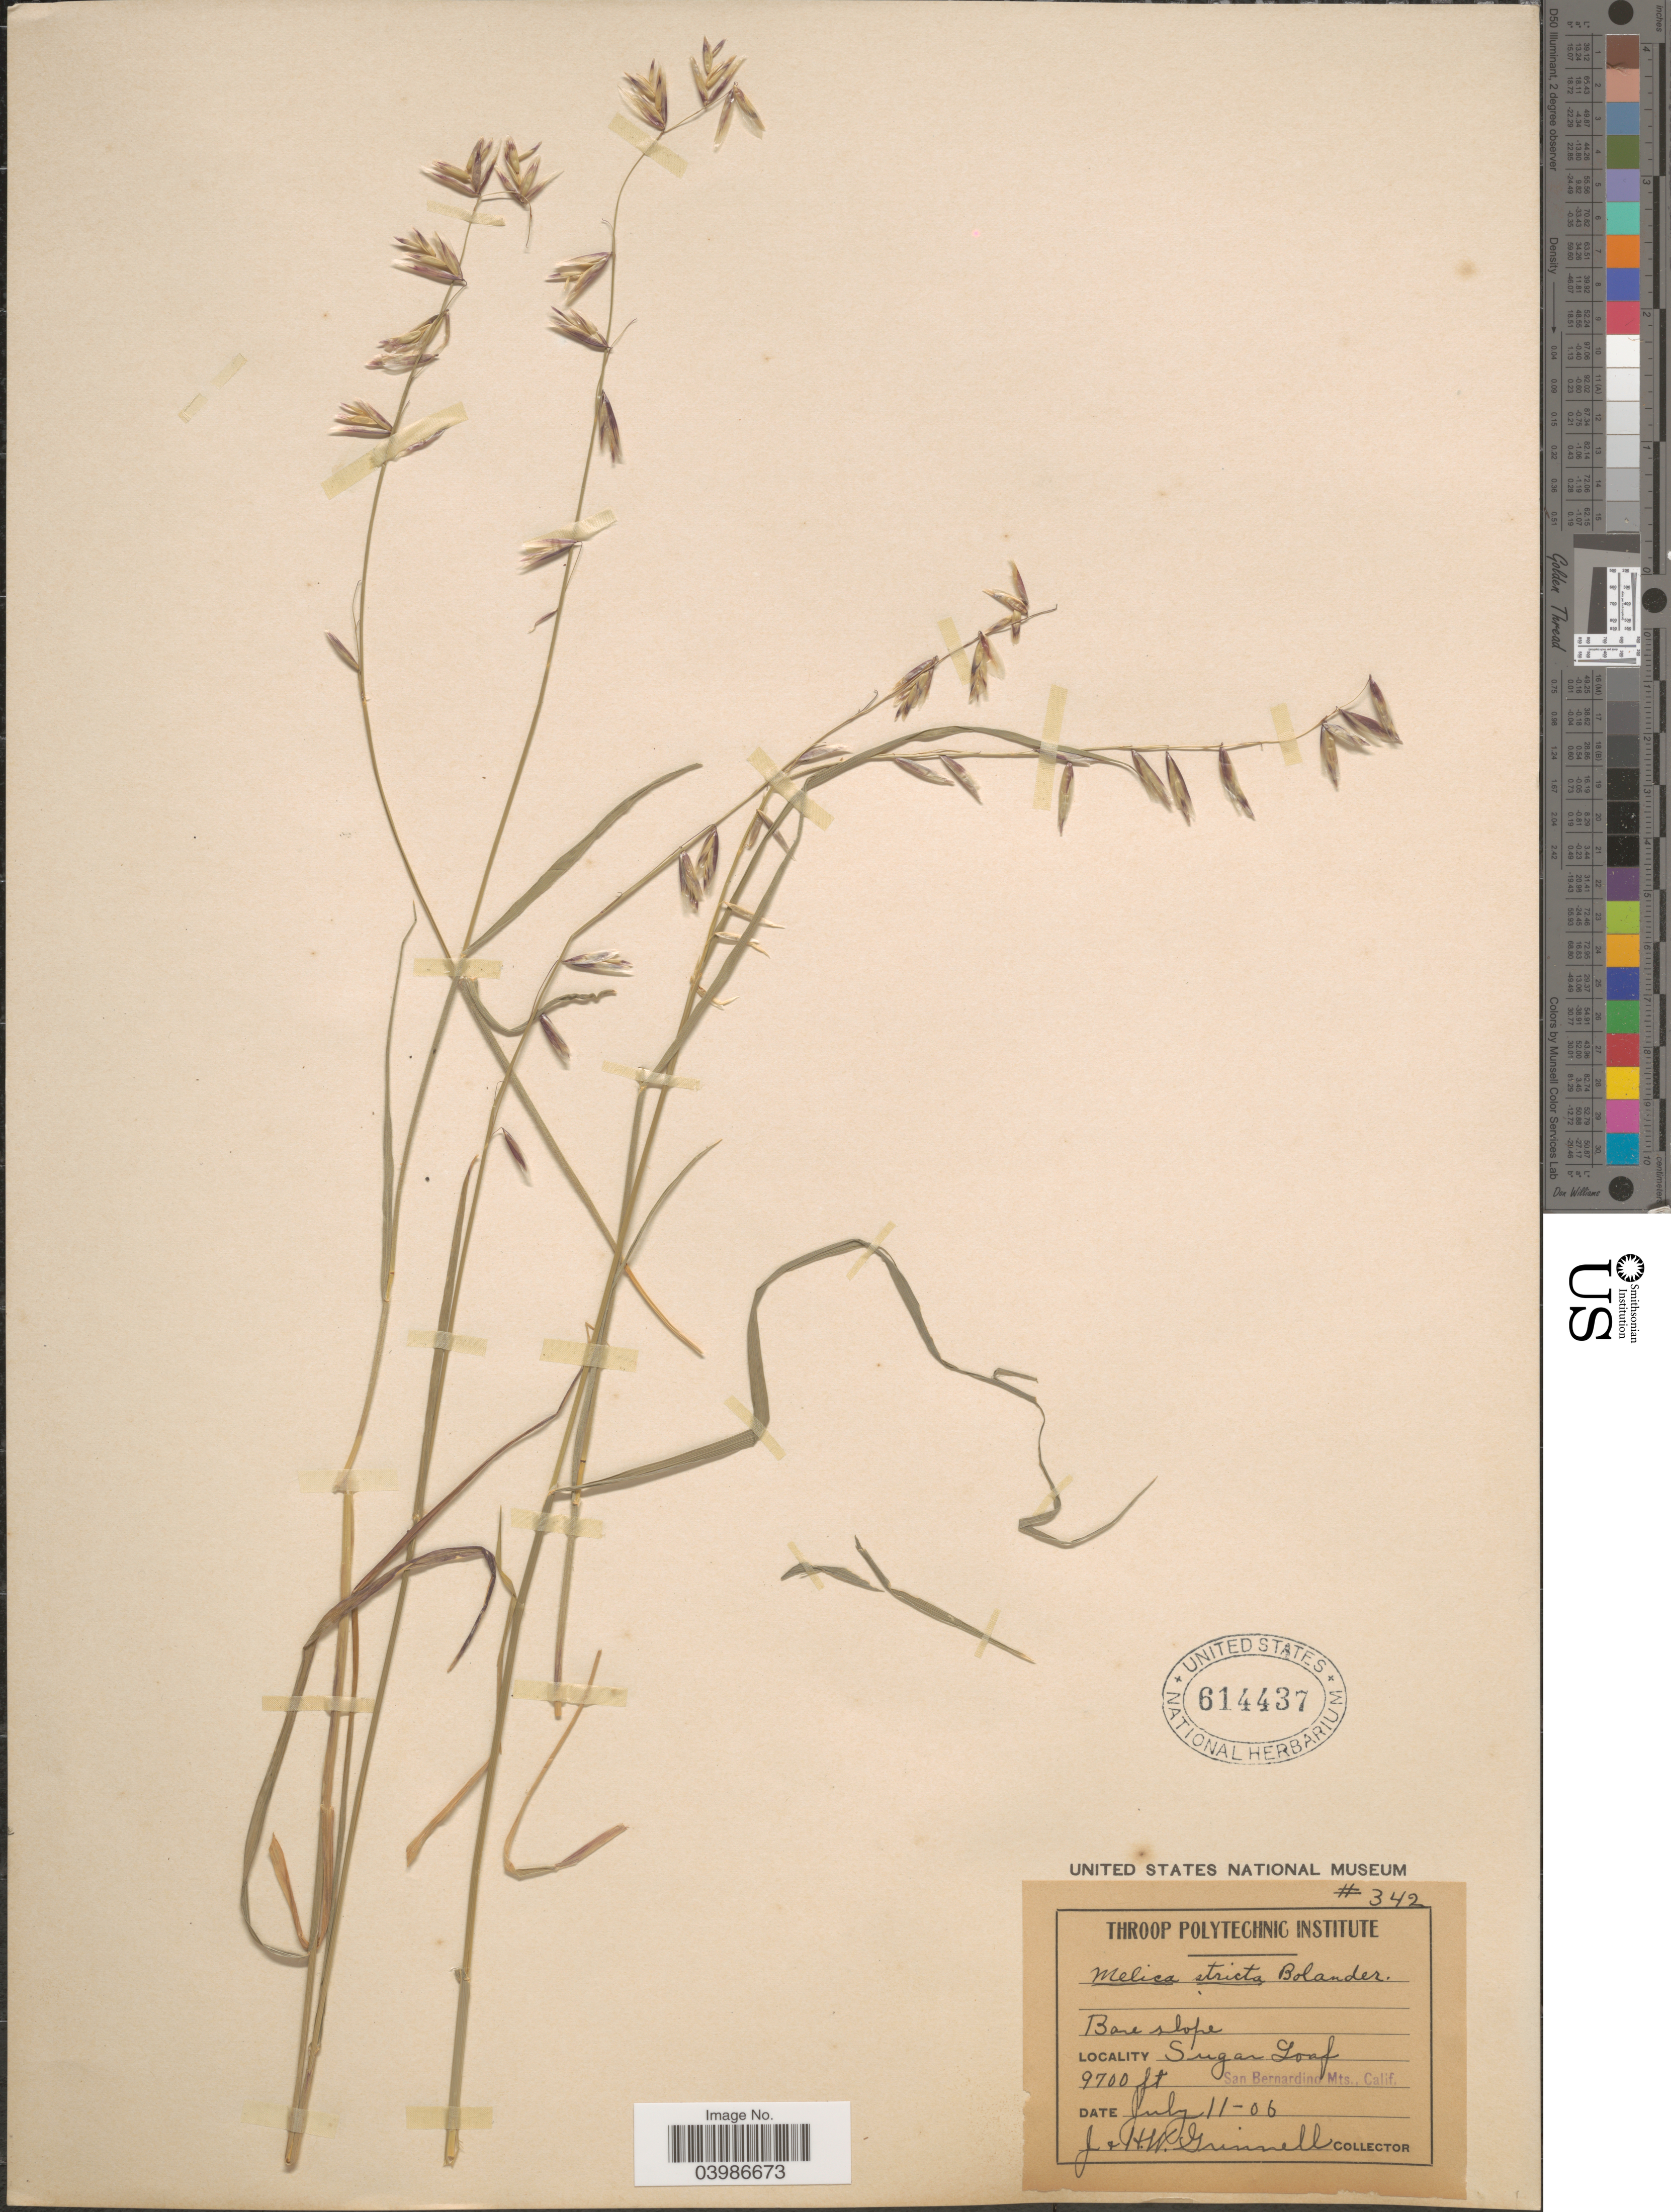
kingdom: Plantae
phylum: Tracheophyta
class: Liliopsida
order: Poales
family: Poaceae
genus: Melica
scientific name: Melica stricta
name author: Bol.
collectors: J. Grinnell & H. Grinnell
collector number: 342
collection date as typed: Transcribed d/m/y: 11/7/6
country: United States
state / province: California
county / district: San Bernardino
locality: Sugar Loaf. San Bernardino Mts.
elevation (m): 2957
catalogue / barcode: US 614437